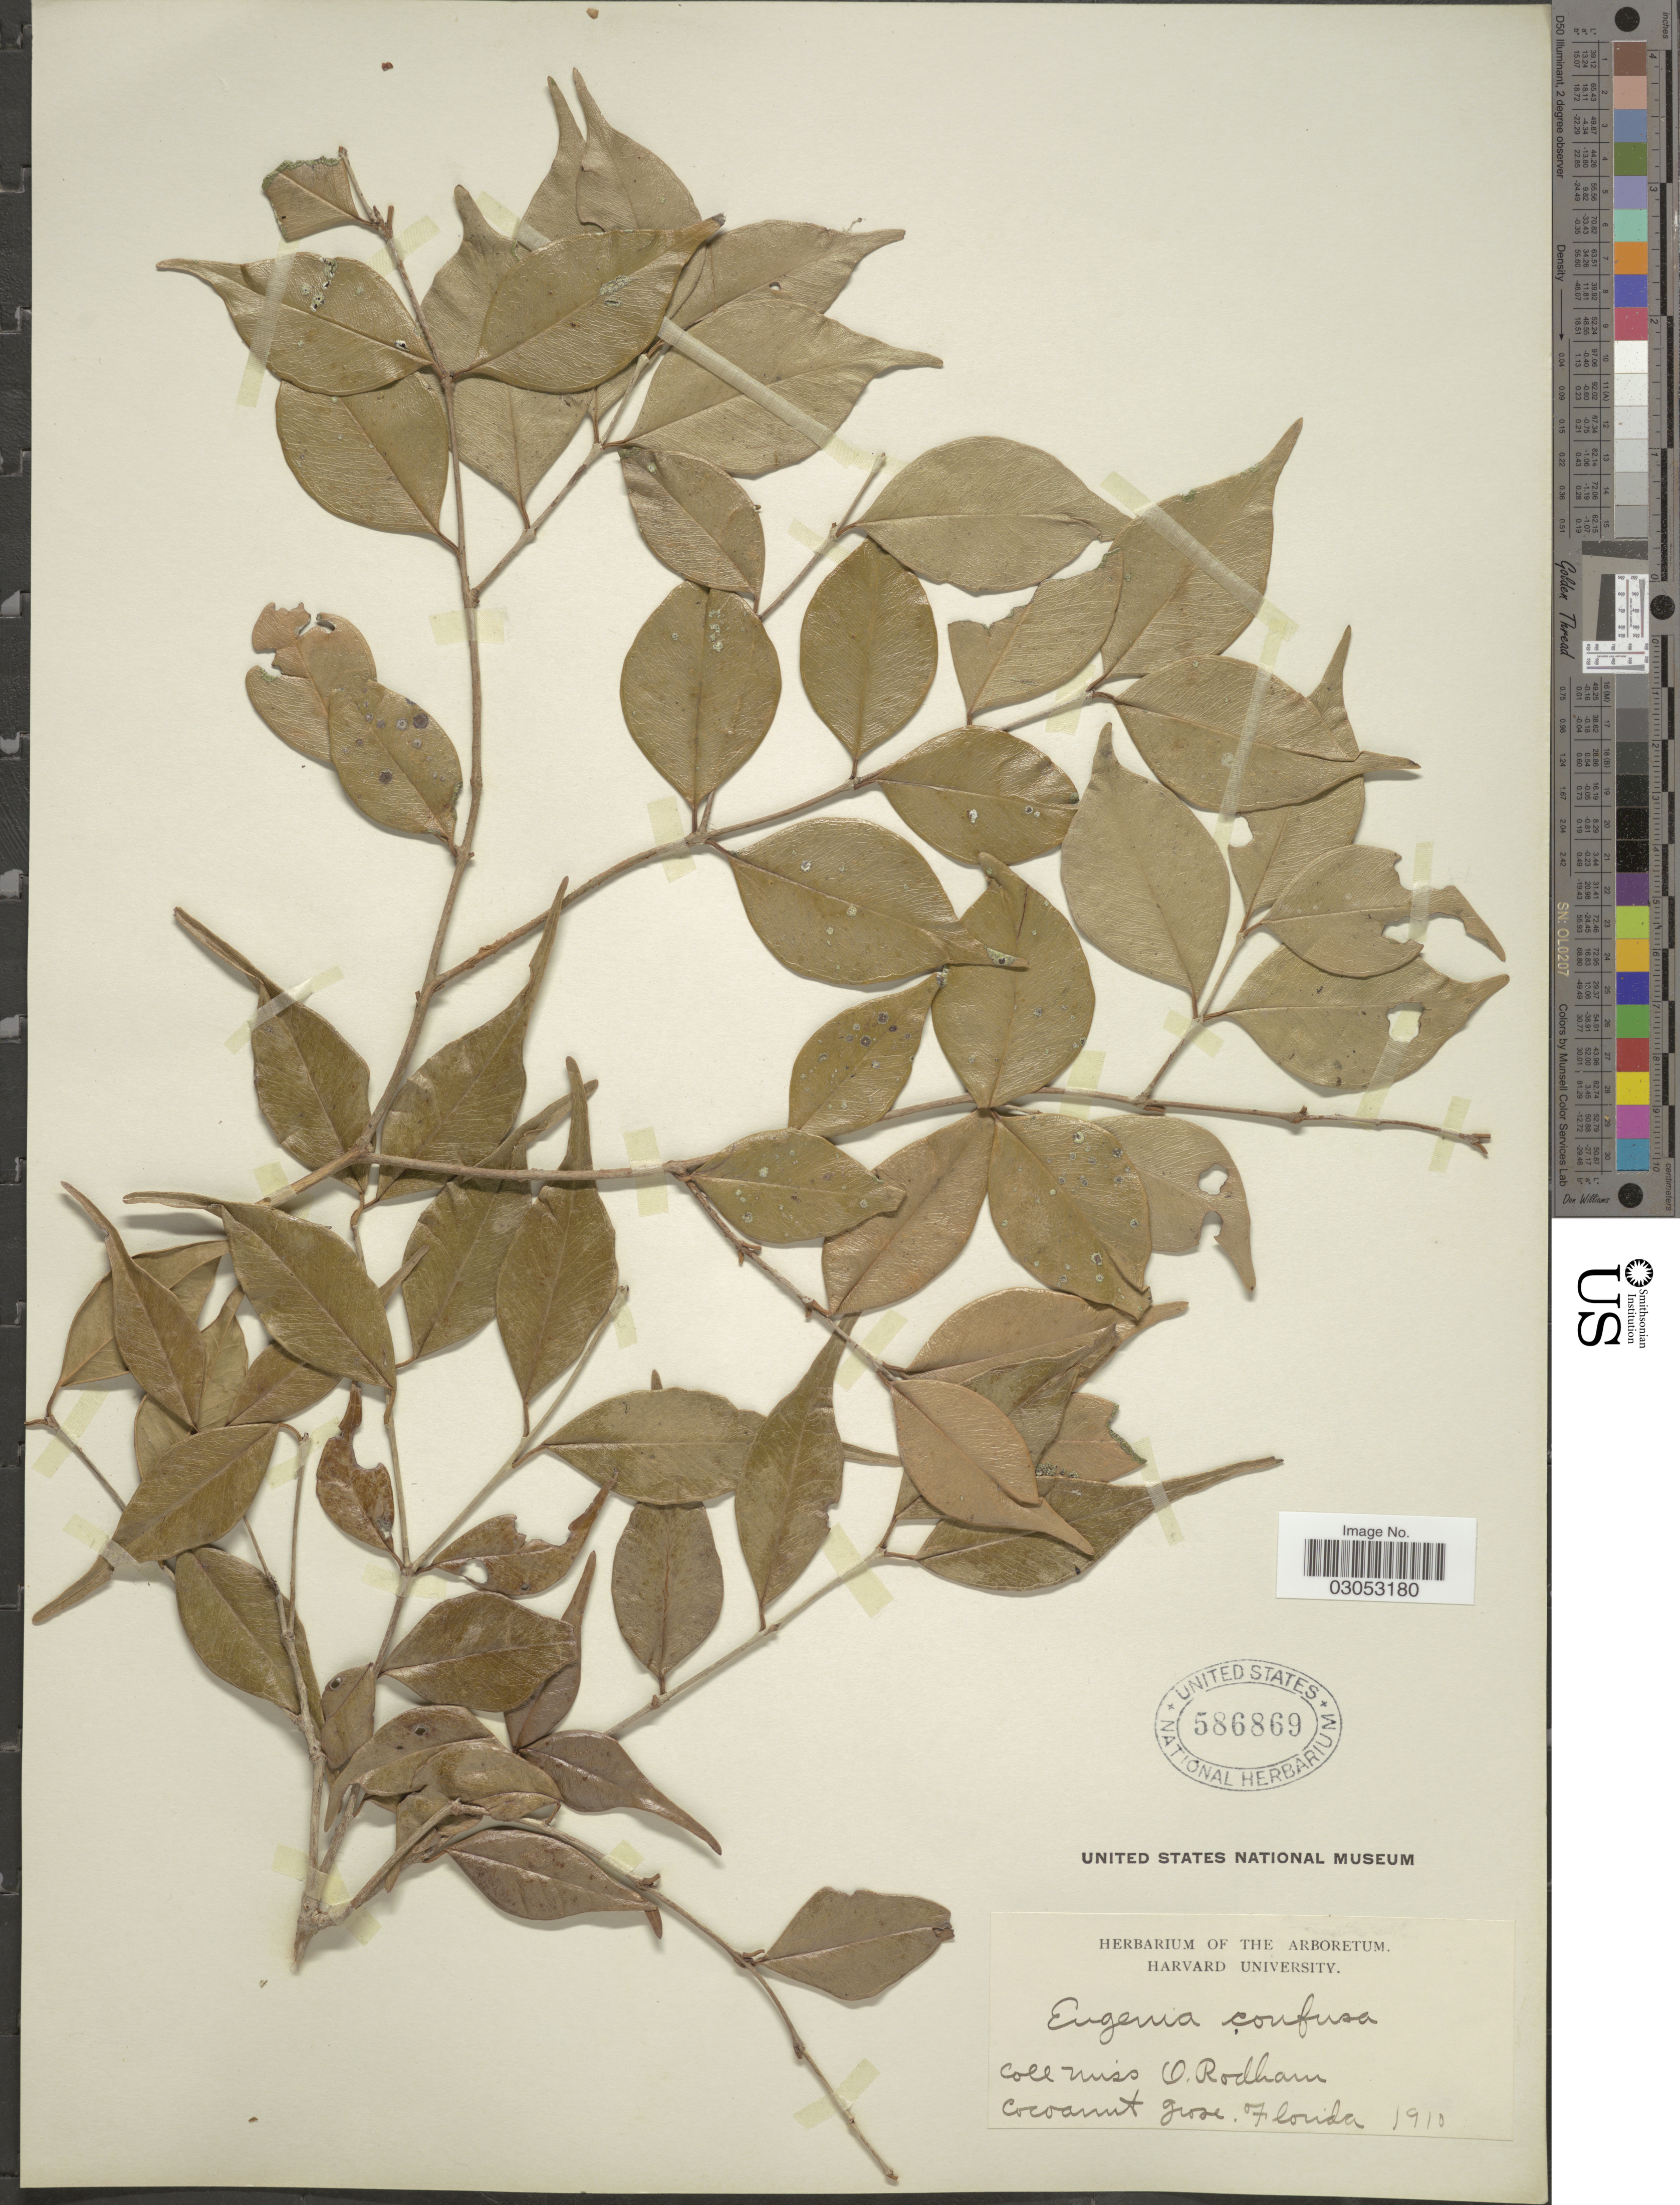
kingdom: Plantae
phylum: Tracheophyta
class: Magnoliopsida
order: Myrtales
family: Myrtaceae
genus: Eugenia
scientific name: Eugenia confusa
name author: DC.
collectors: O. Rodham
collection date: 1910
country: United States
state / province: Florida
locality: Coconut Grove.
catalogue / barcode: US 586869